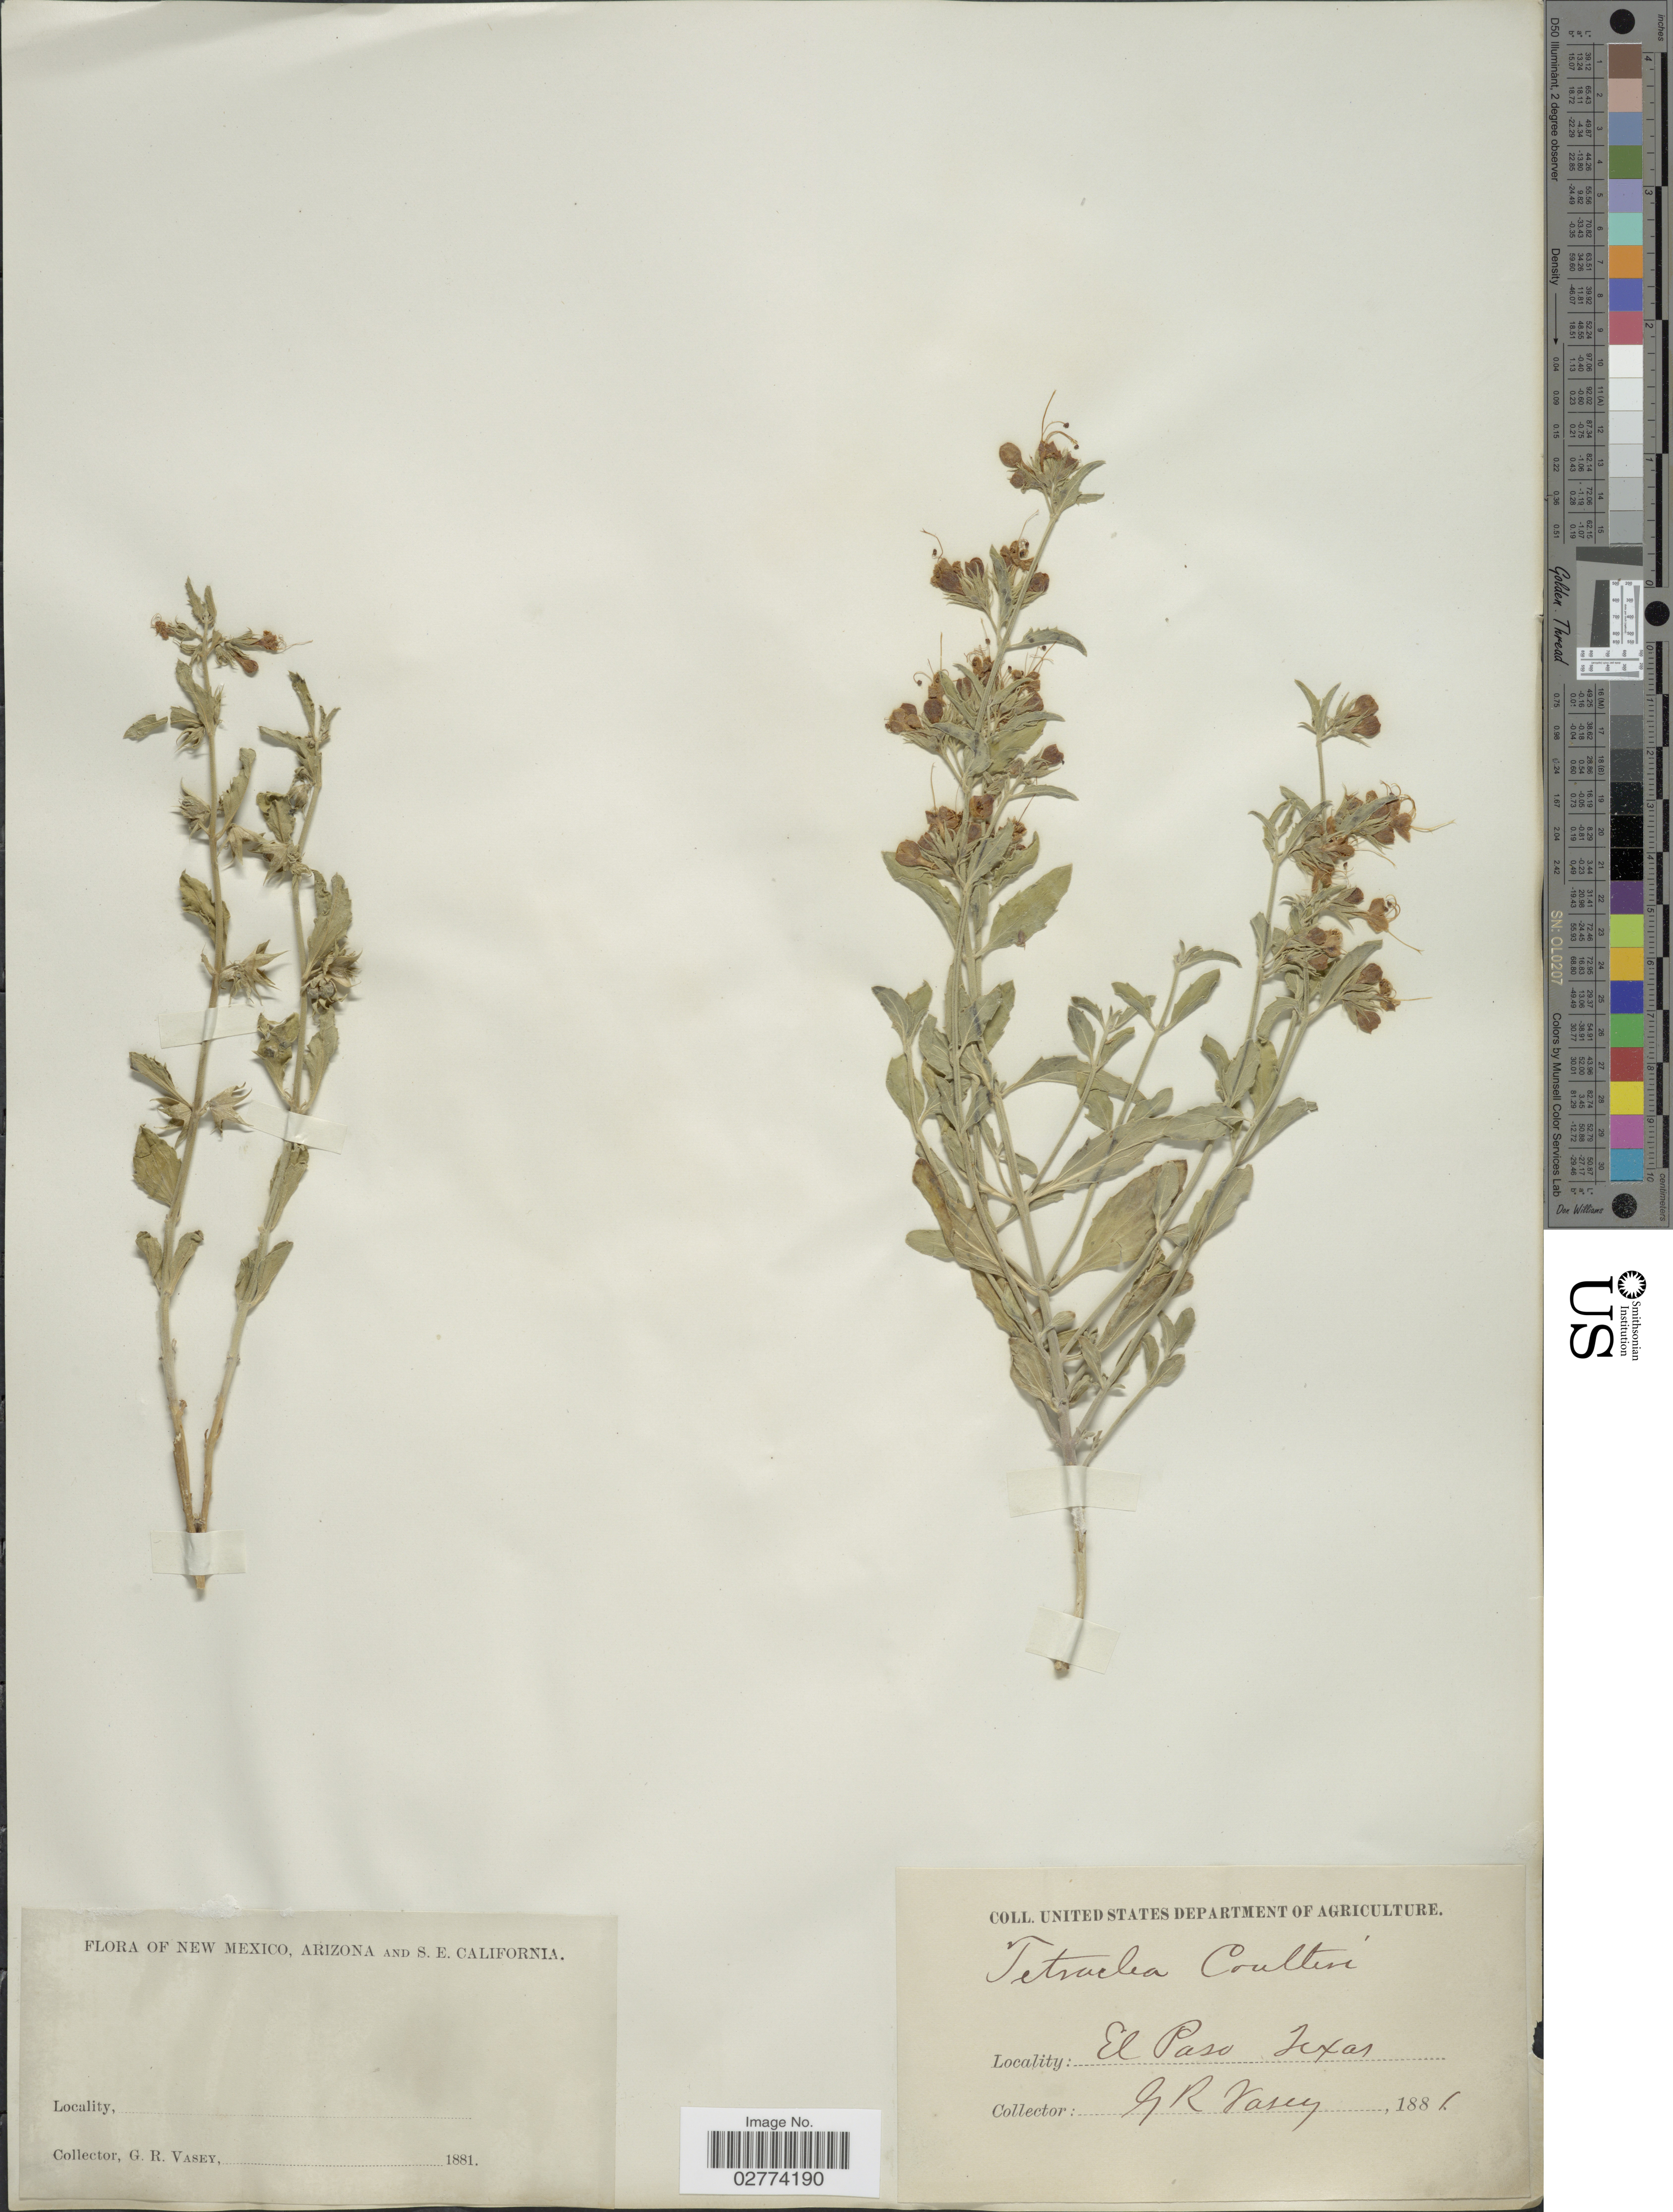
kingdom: Plantae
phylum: Tracheophyta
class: Magnoliopsida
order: Lamiales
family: Lamiaceae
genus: Tetraclea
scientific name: Tetraclea coulteri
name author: A. Gray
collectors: G. R. Vasey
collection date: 1881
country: United States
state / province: Texas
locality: El Paso